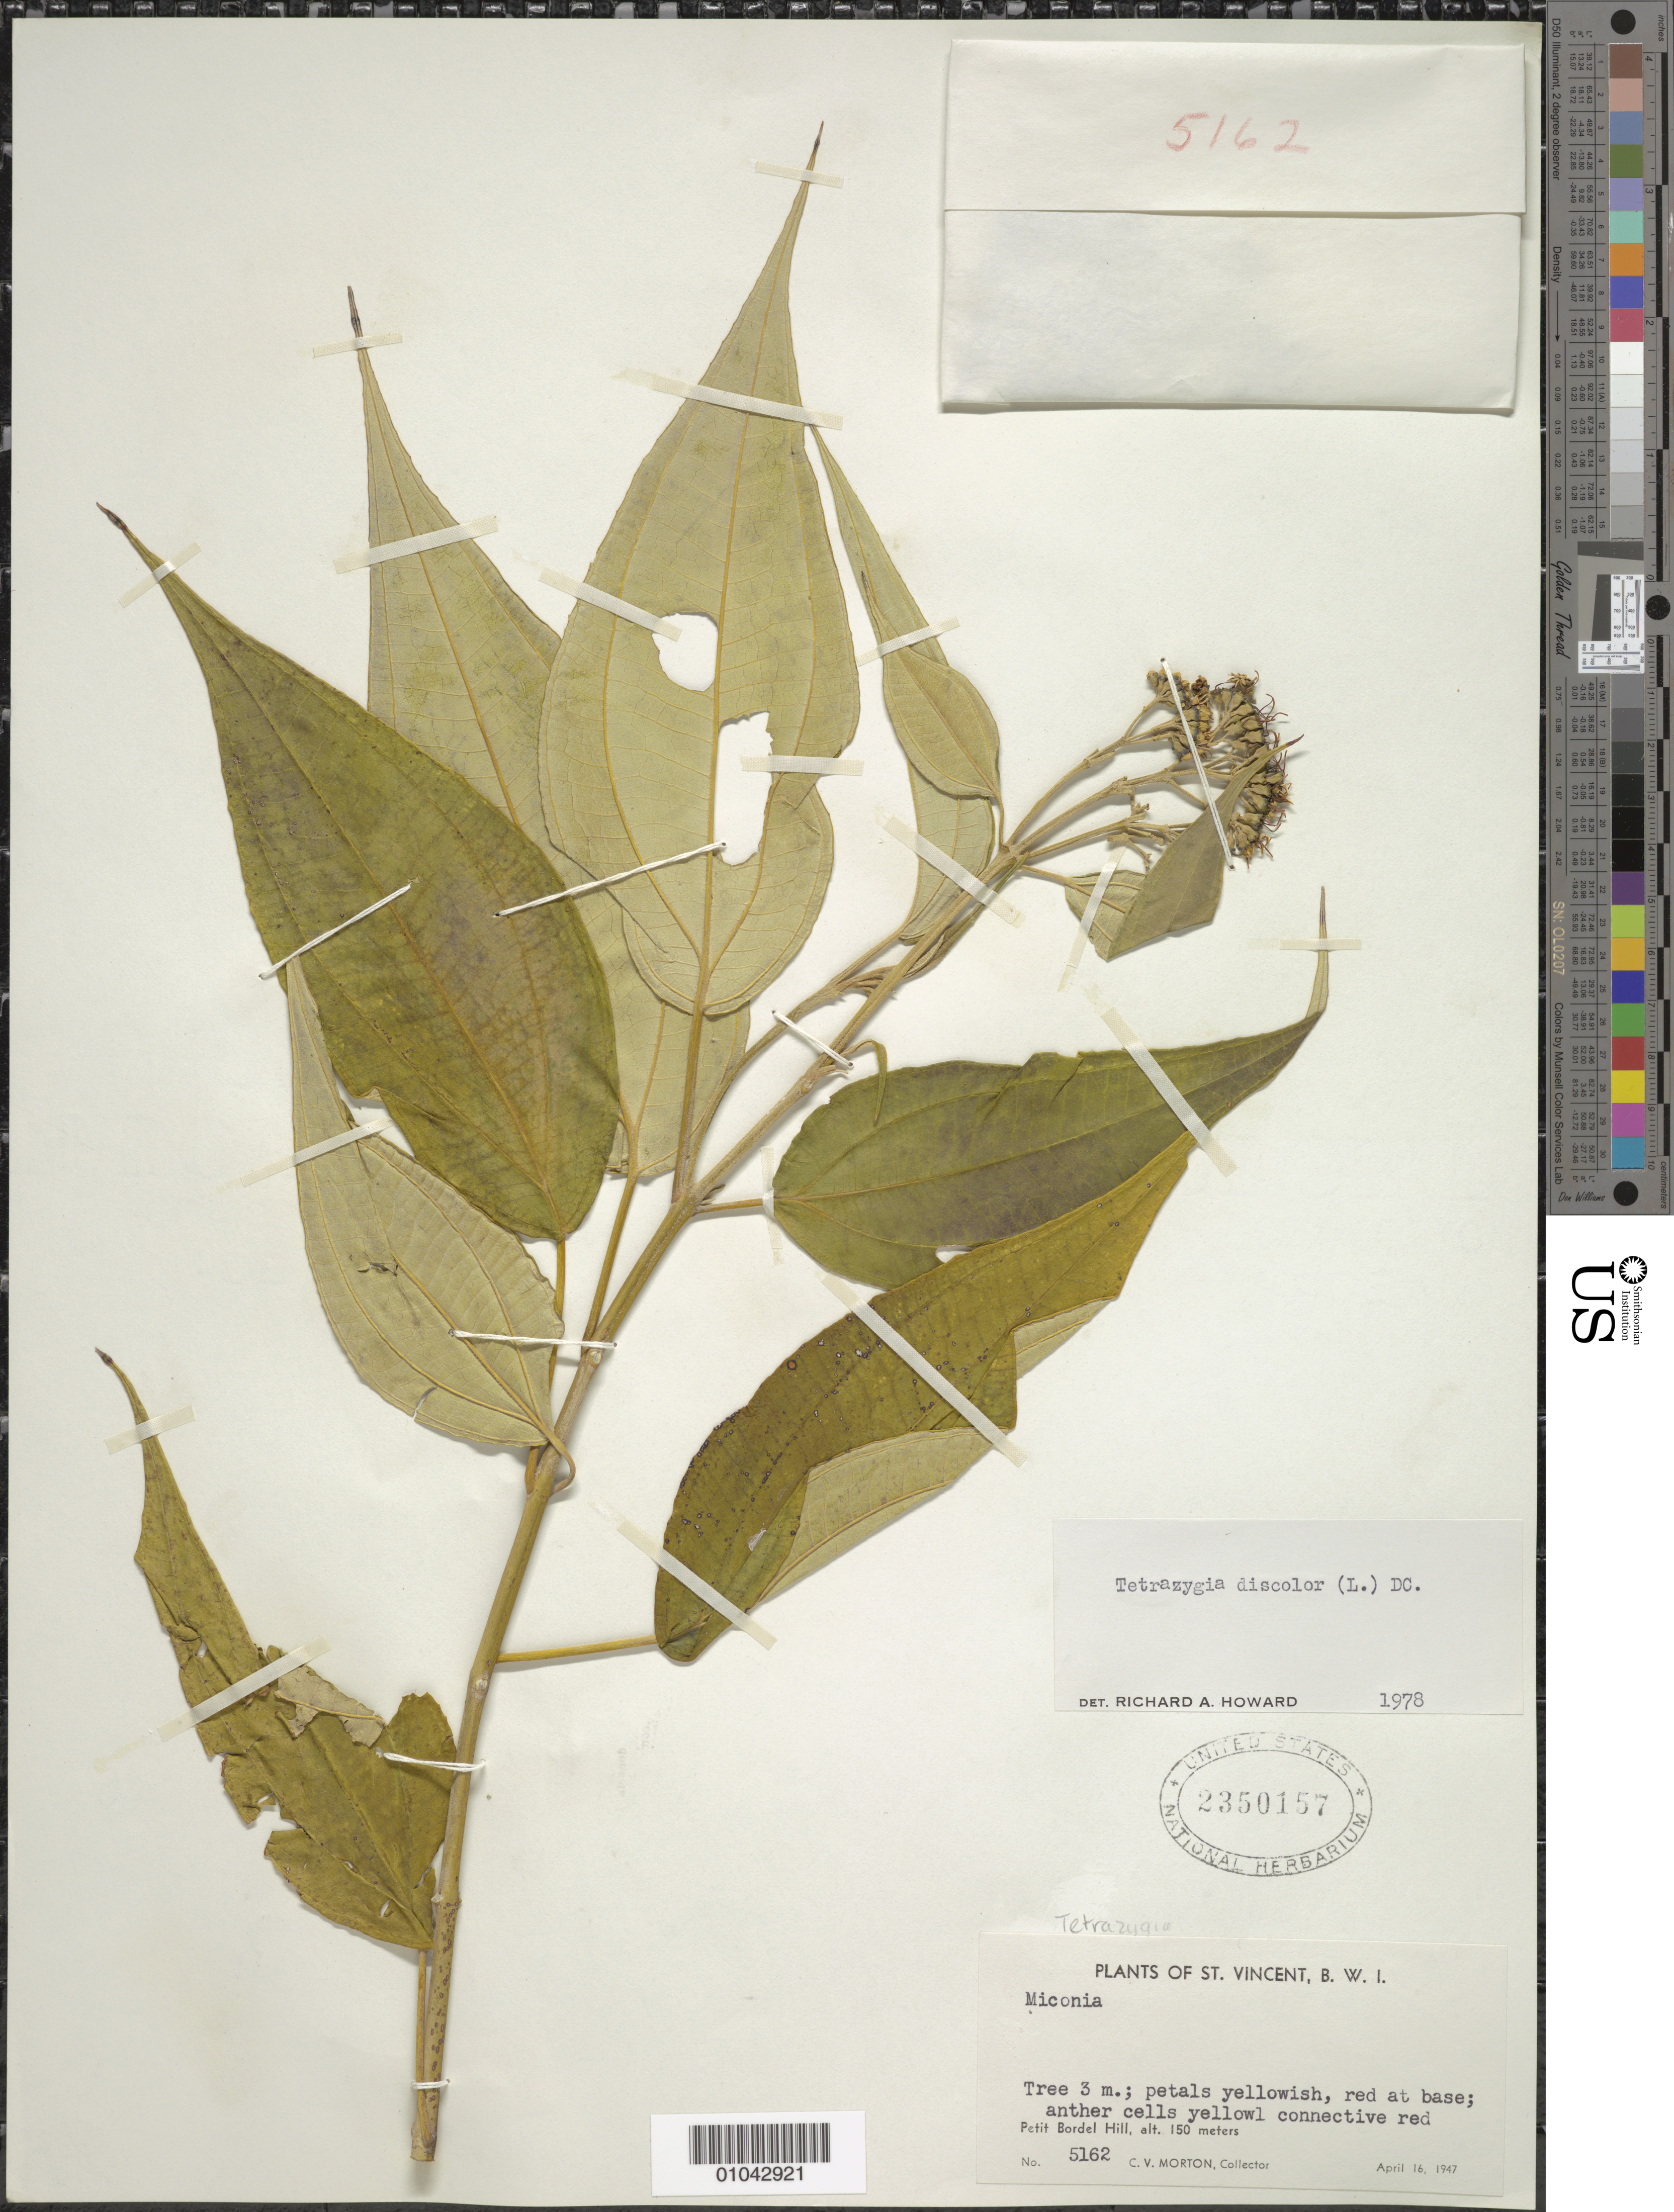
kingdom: Plantae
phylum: Tracheophyta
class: Magnoliopsida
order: Myrtales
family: Melastomataceae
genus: Tetrazygia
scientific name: Tetrazygia discolor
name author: (L.) DC.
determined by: Howard, R. A.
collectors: C. V. Morton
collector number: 5166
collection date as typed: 16 Apr 1947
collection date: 1947-04-16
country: St. Vincent - Grenadines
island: St. Vincent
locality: Petit Bordel Hill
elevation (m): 150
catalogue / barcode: US 2350157